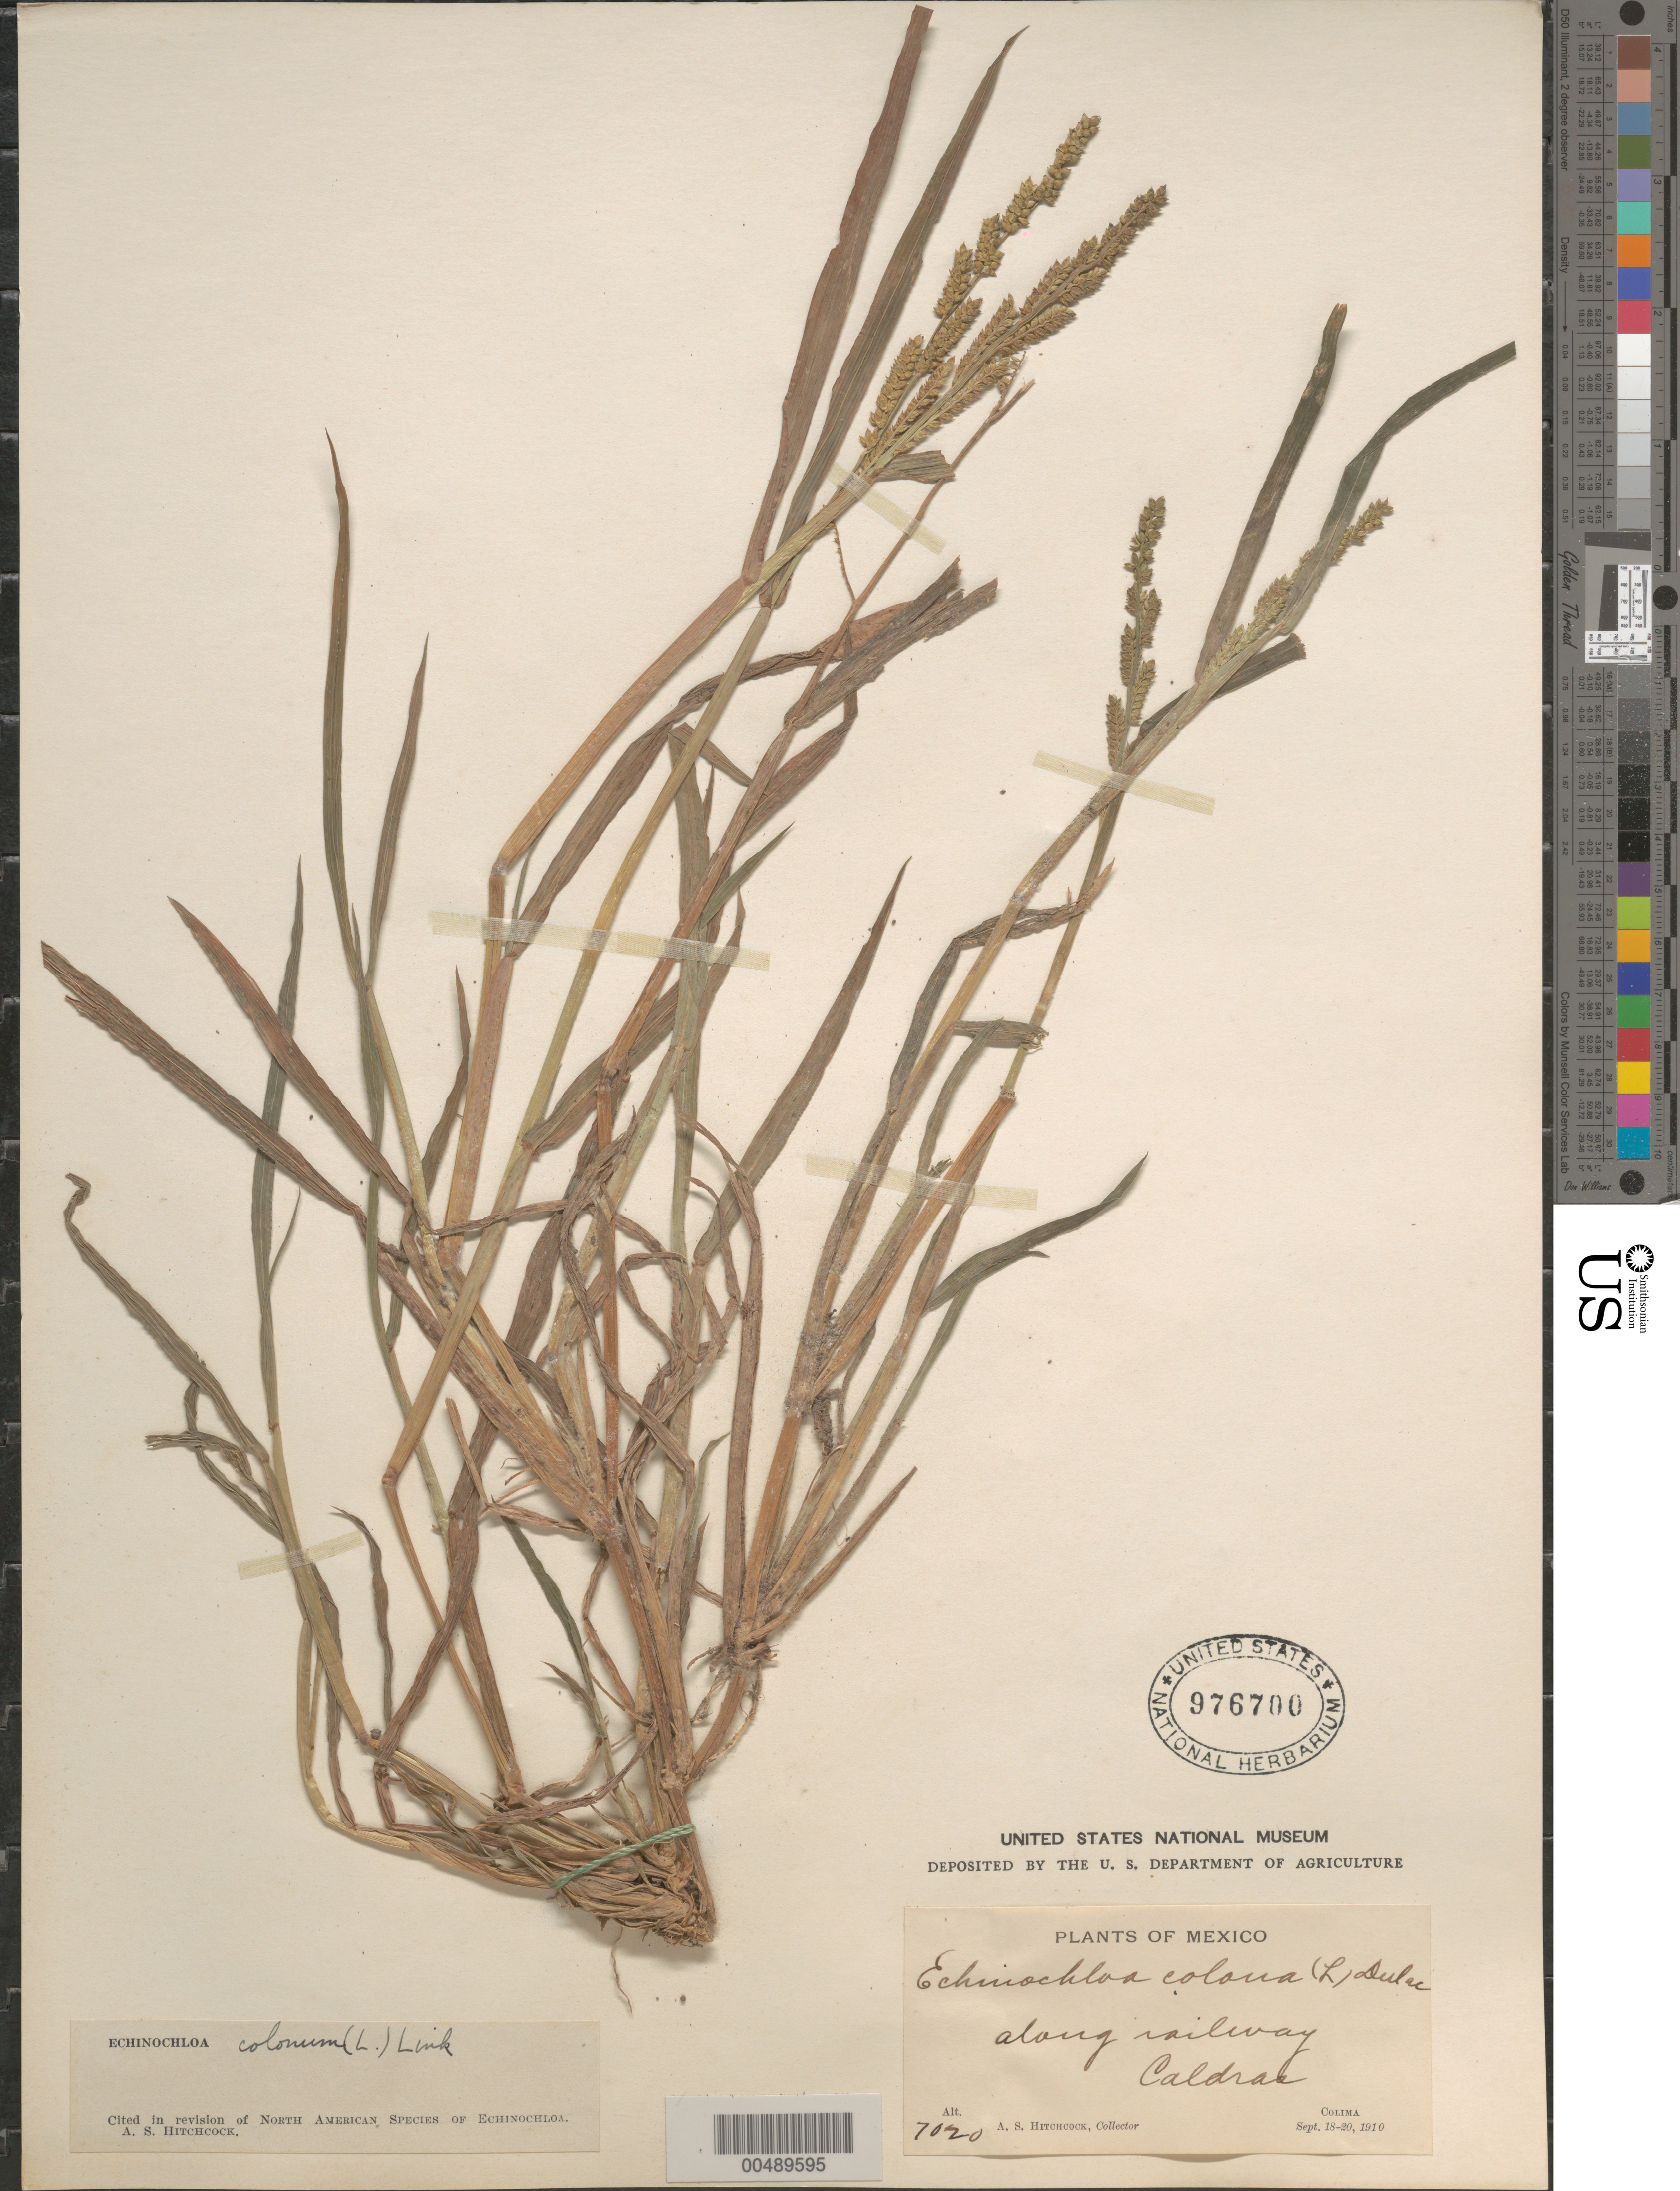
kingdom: Plantae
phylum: Tracheophyta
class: Liliopsida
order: Poales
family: Poaceae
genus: Echinochloa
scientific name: Echinochloa colona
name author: (L.) Link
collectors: A. S. Hitchcock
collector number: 7020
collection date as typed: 18 Sep 1910 to 20 Sep 1910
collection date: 1910-09-18/1910-09-20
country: Mexico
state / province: Colima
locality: Caldras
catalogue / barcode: US 976700